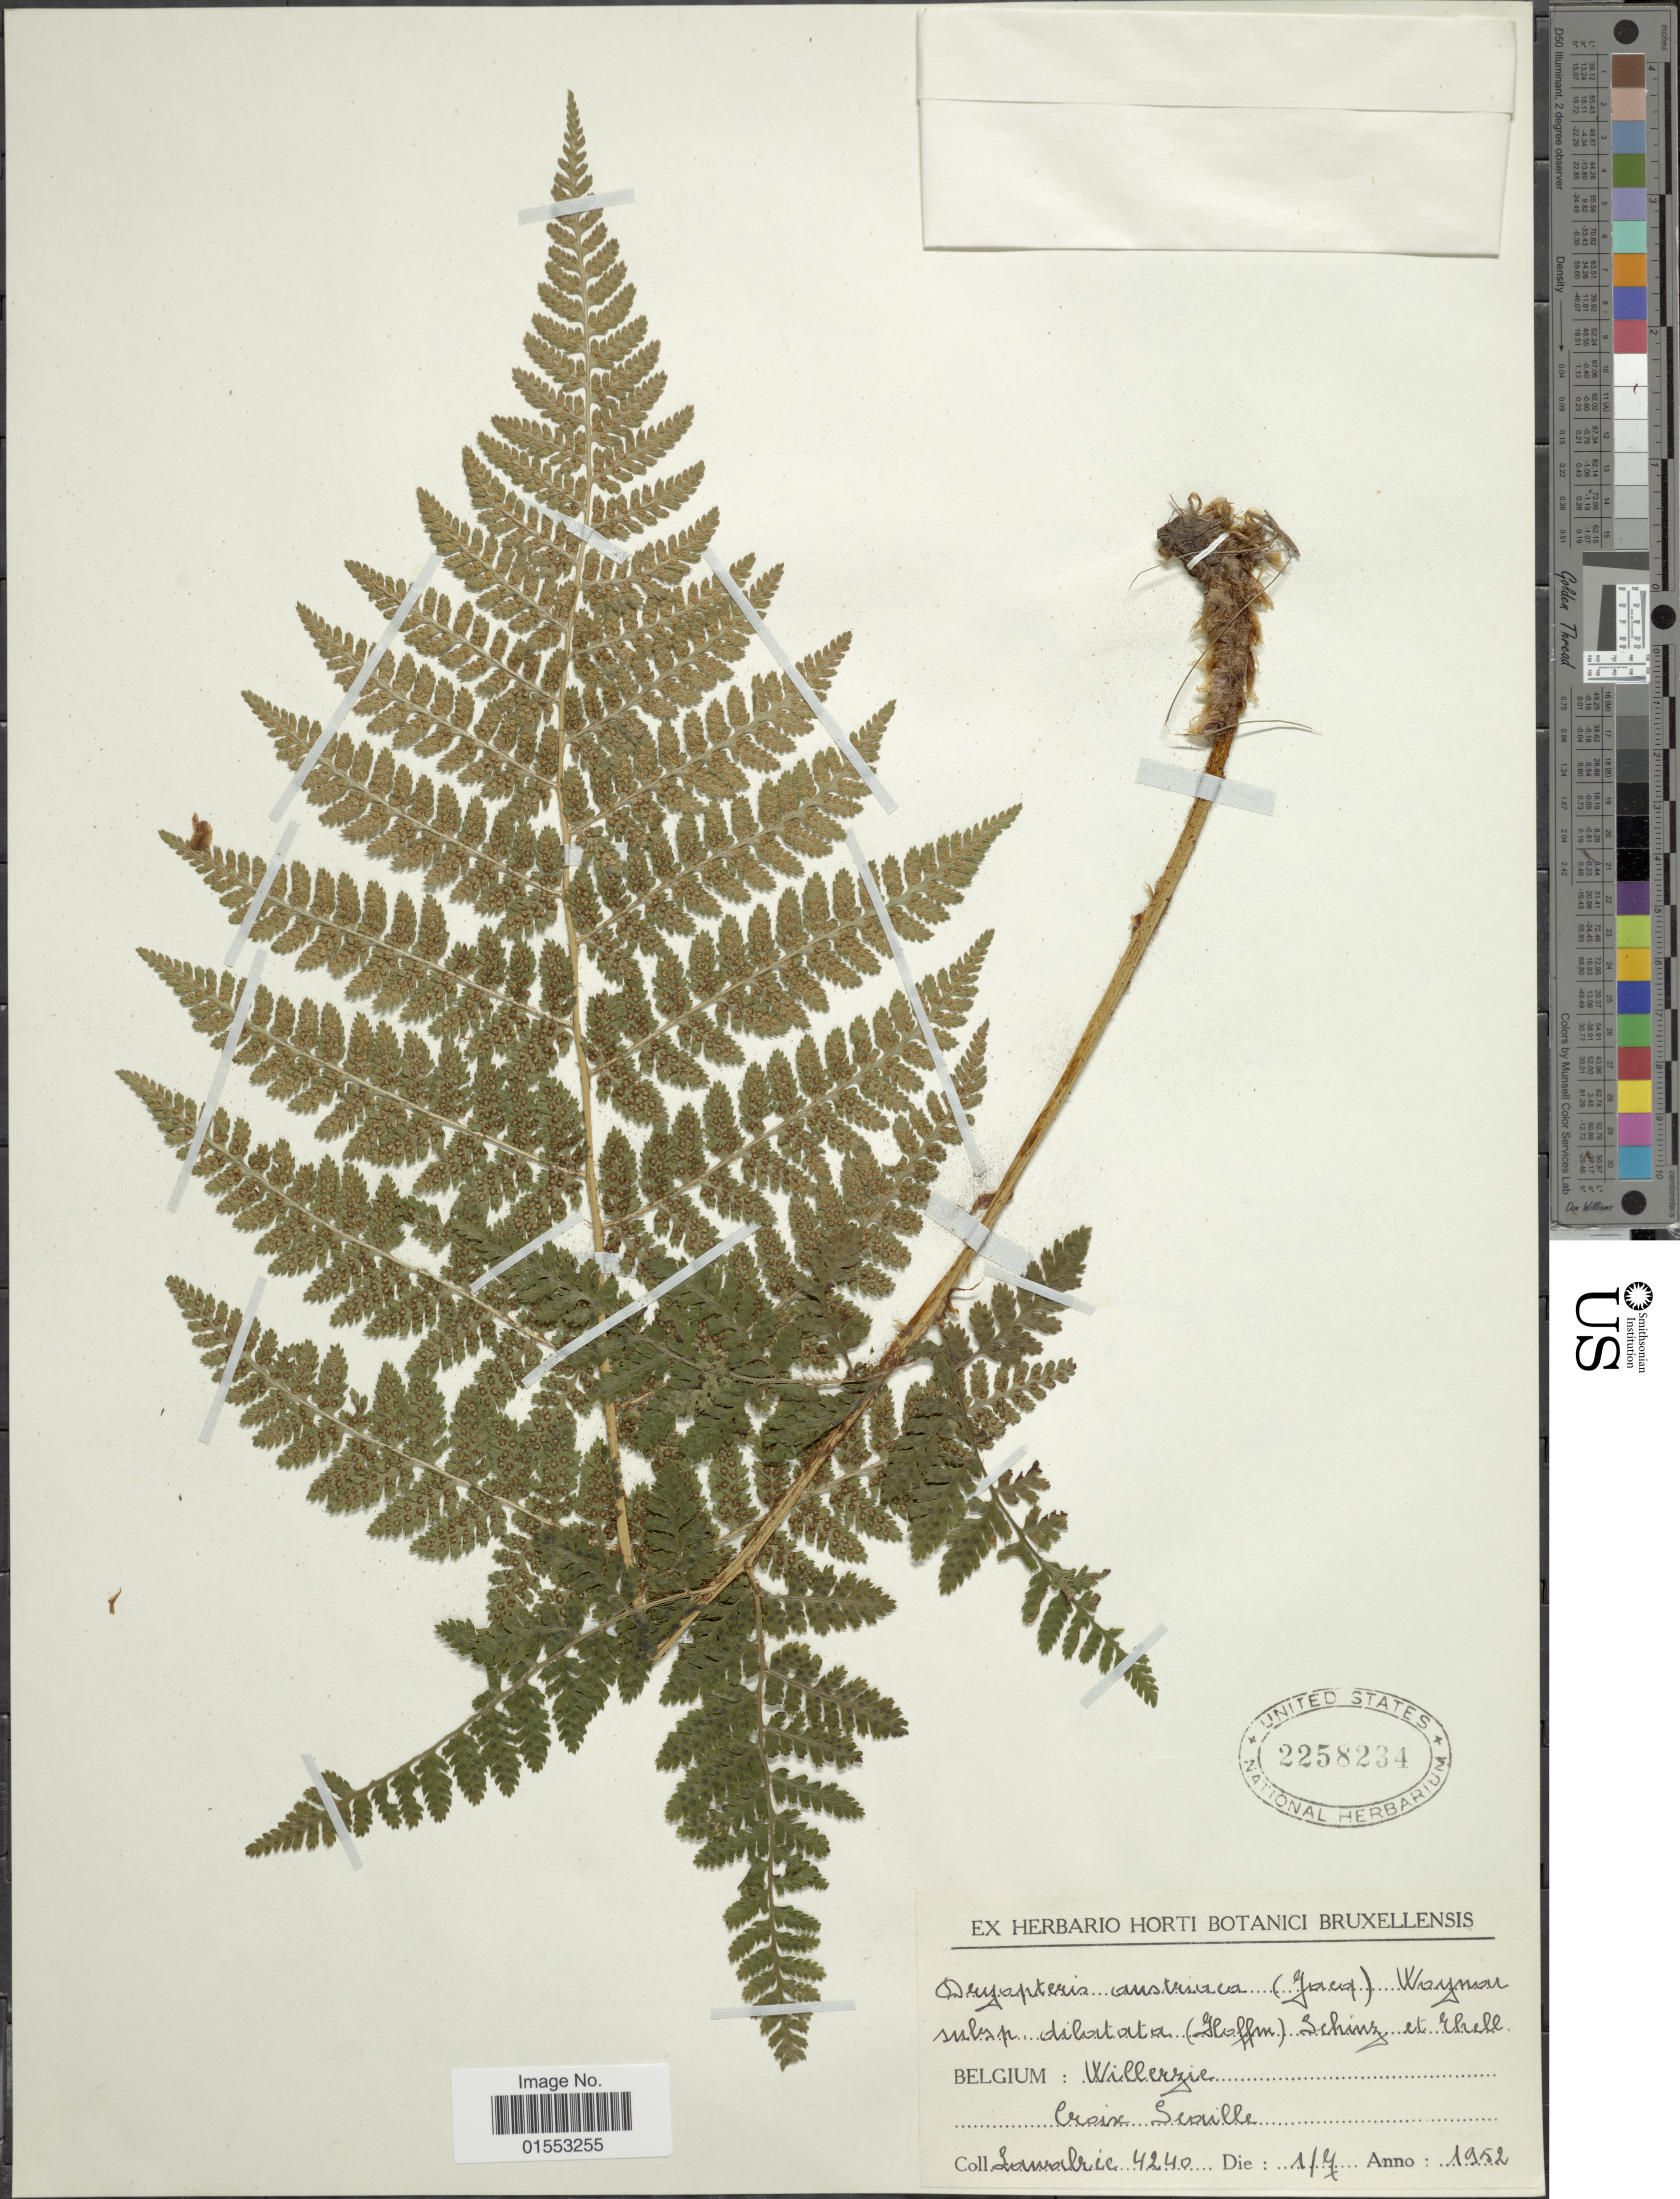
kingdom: Plantae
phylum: Tracheophyta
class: Polypodiopsida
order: Polypodiales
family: Dryopteridaceae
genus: Dryopteris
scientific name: Dryopteris dilatata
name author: (Hoffm.) A. Gray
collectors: Lawalrée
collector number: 4240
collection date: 1952-07-01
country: Belgium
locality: Belgium: Willerzie Croix Seville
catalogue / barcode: US 2258234